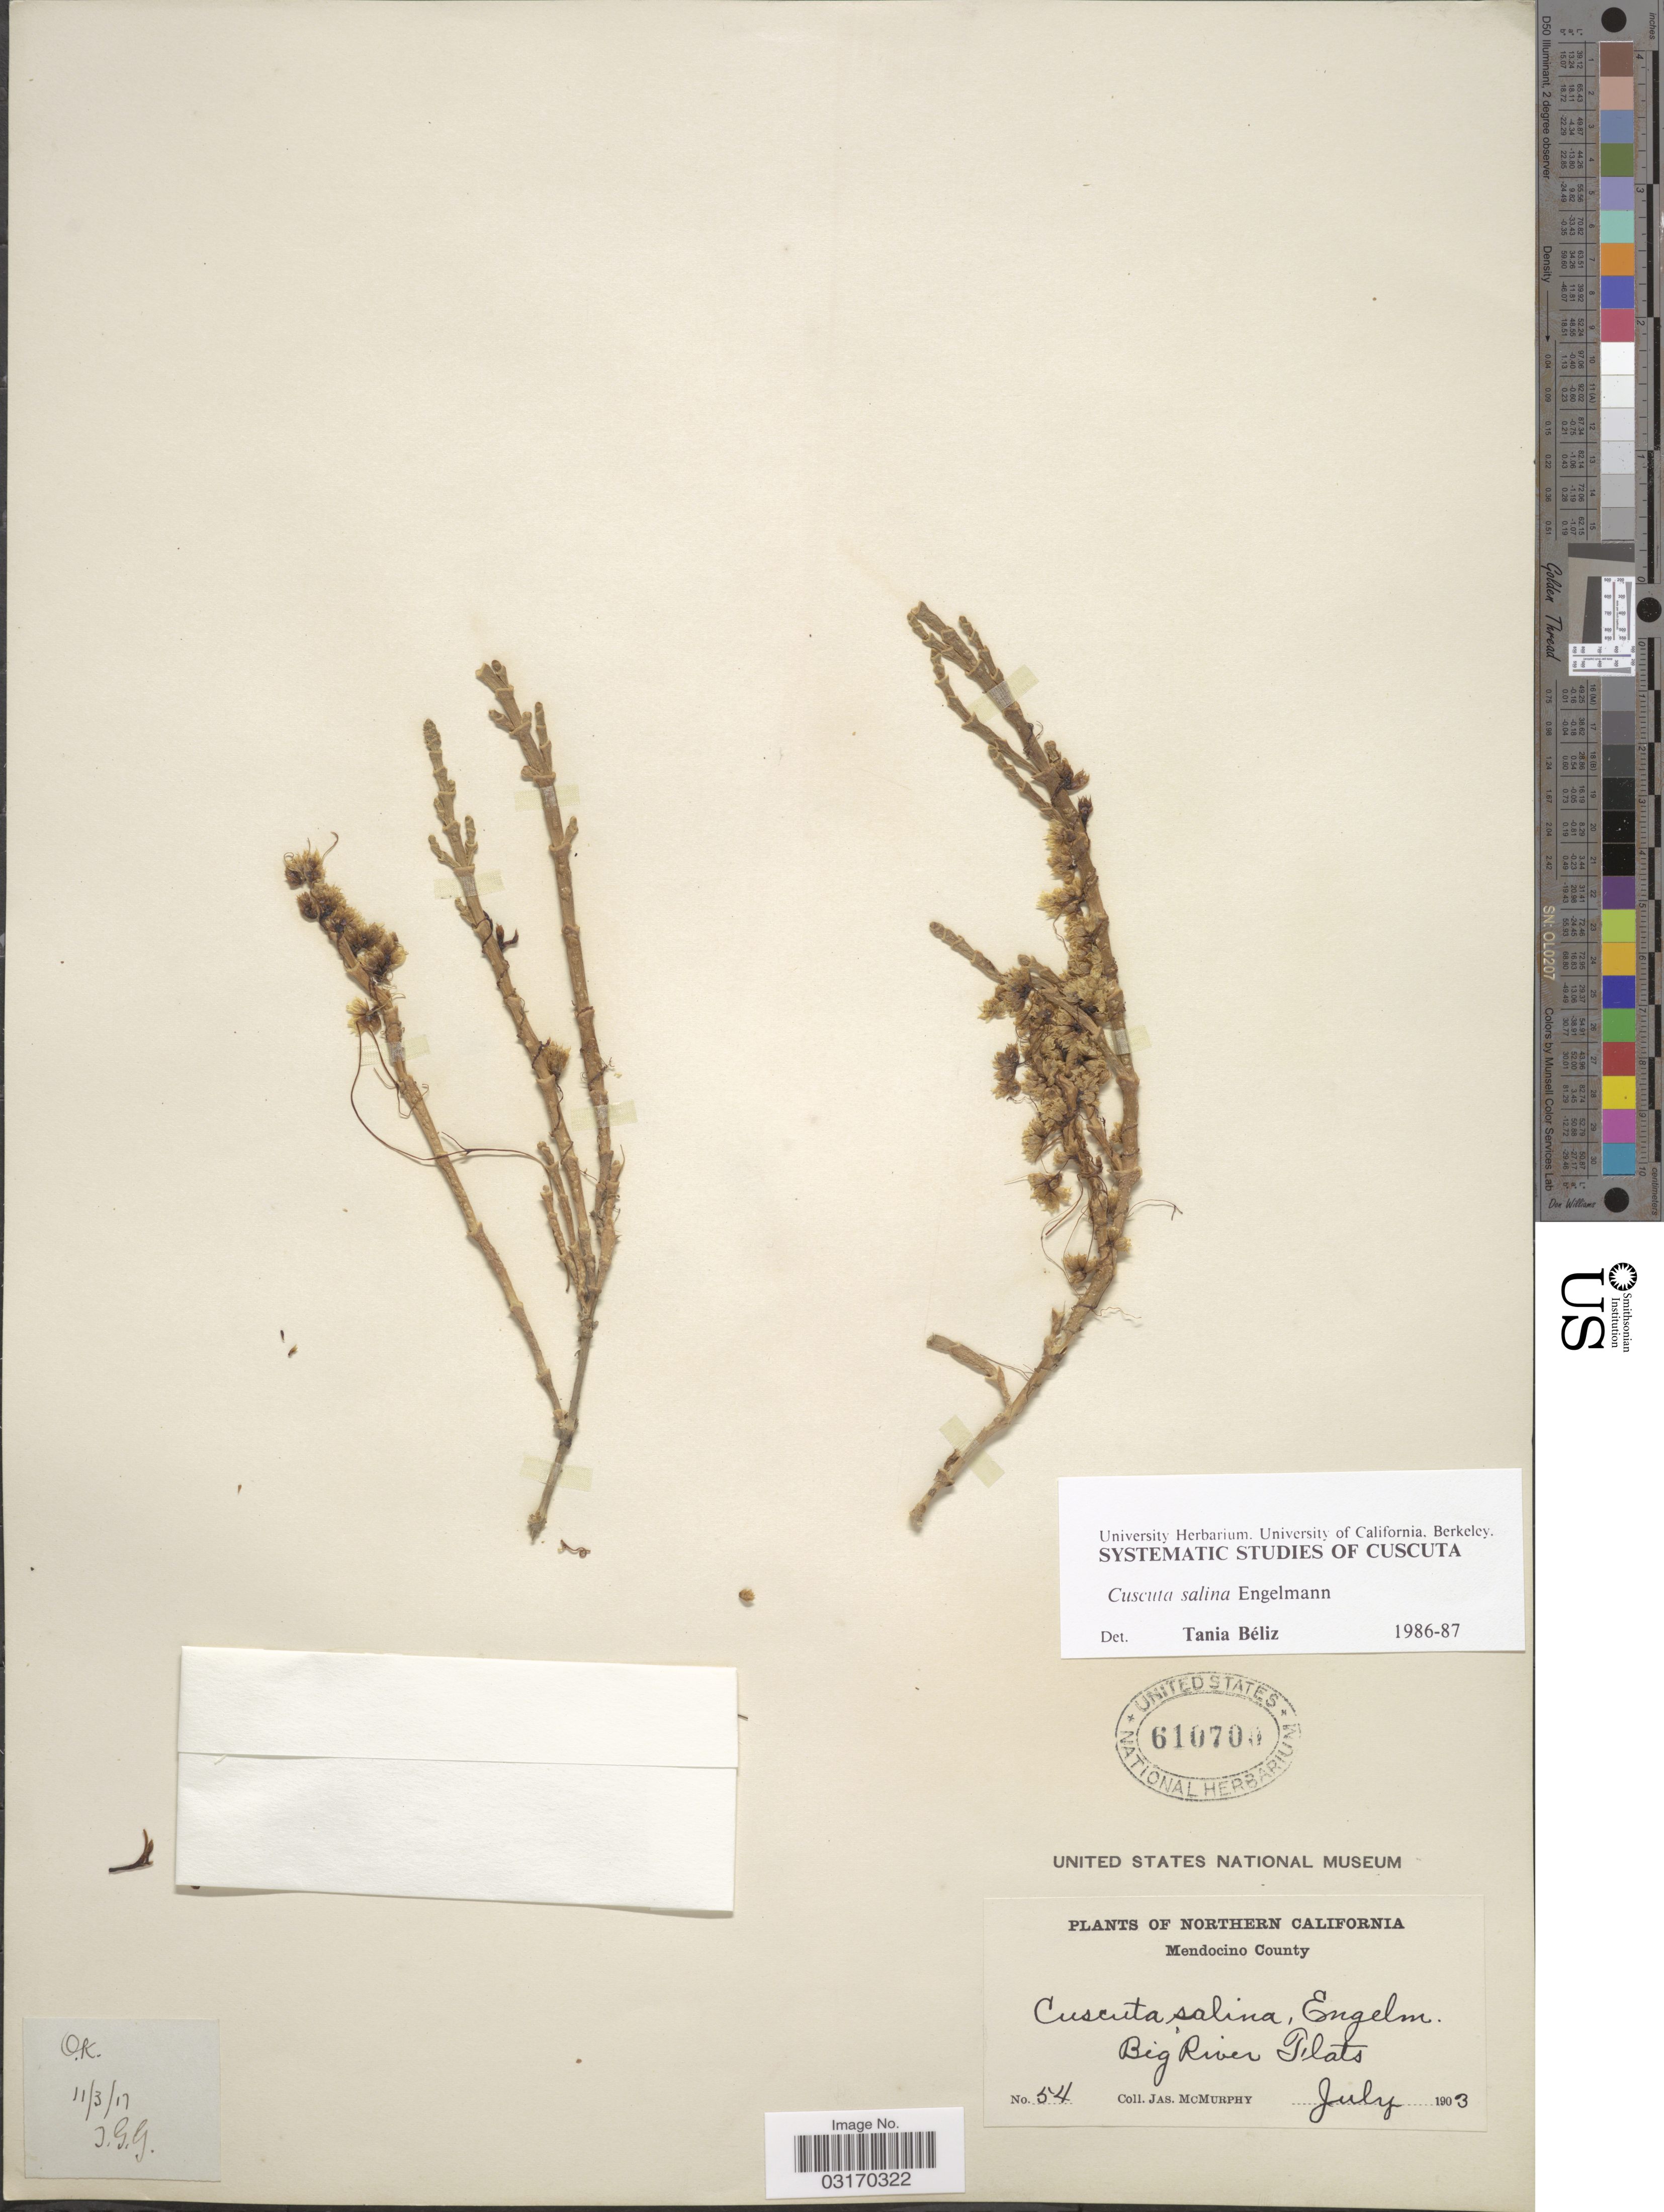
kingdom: Plantae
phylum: Tracheophyta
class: Magnoliopsida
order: Solanales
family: Convolvulaceae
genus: Cuscuta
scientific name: Cuscuta salina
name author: Engelm.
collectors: J. McMurphy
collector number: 54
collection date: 1903-07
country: United States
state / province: California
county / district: Mendocino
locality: Northern California. Mendocino County. Big River Flats.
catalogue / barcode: US 610700